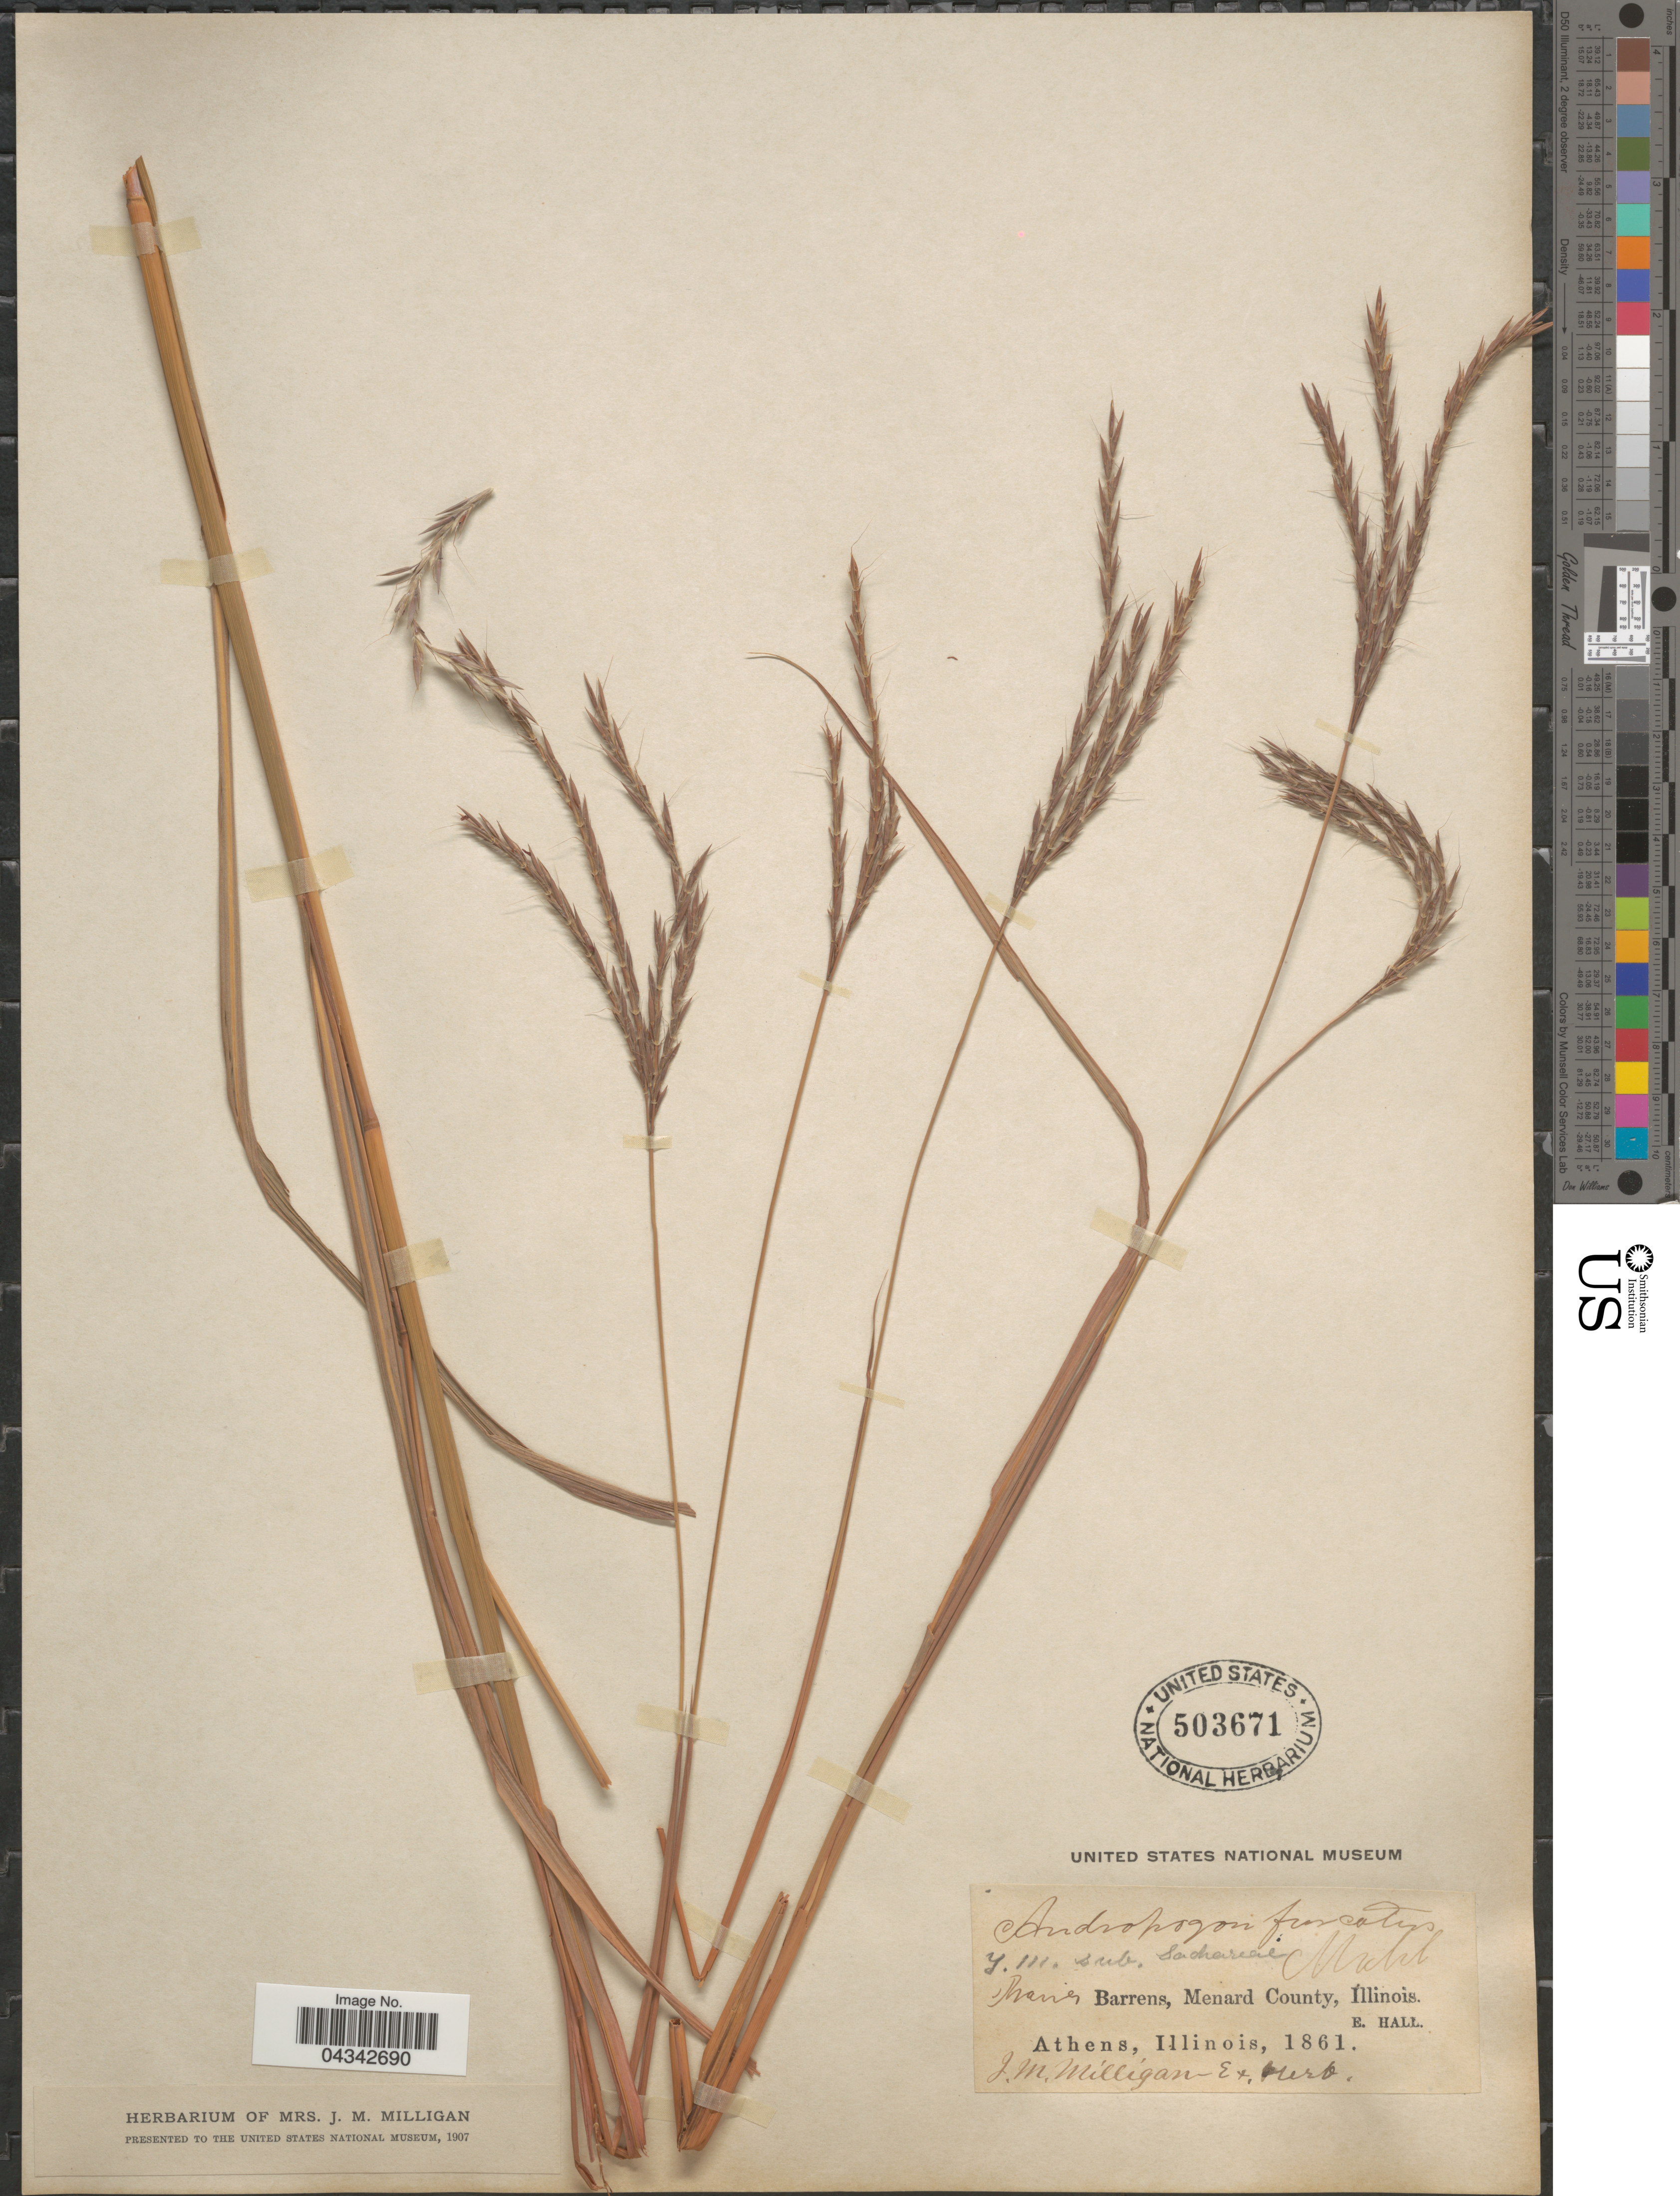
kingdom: Plantae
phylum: Tracheophyta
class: Liliopsida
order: Poales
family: Poaceae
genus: Andropogon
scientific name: Andropogon gerardii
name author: Vitman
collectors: E. Hall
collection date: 1861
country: United States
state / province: Illinois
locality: Barrens, Menard County. Athens [unsure placement].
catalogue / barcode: US 503671